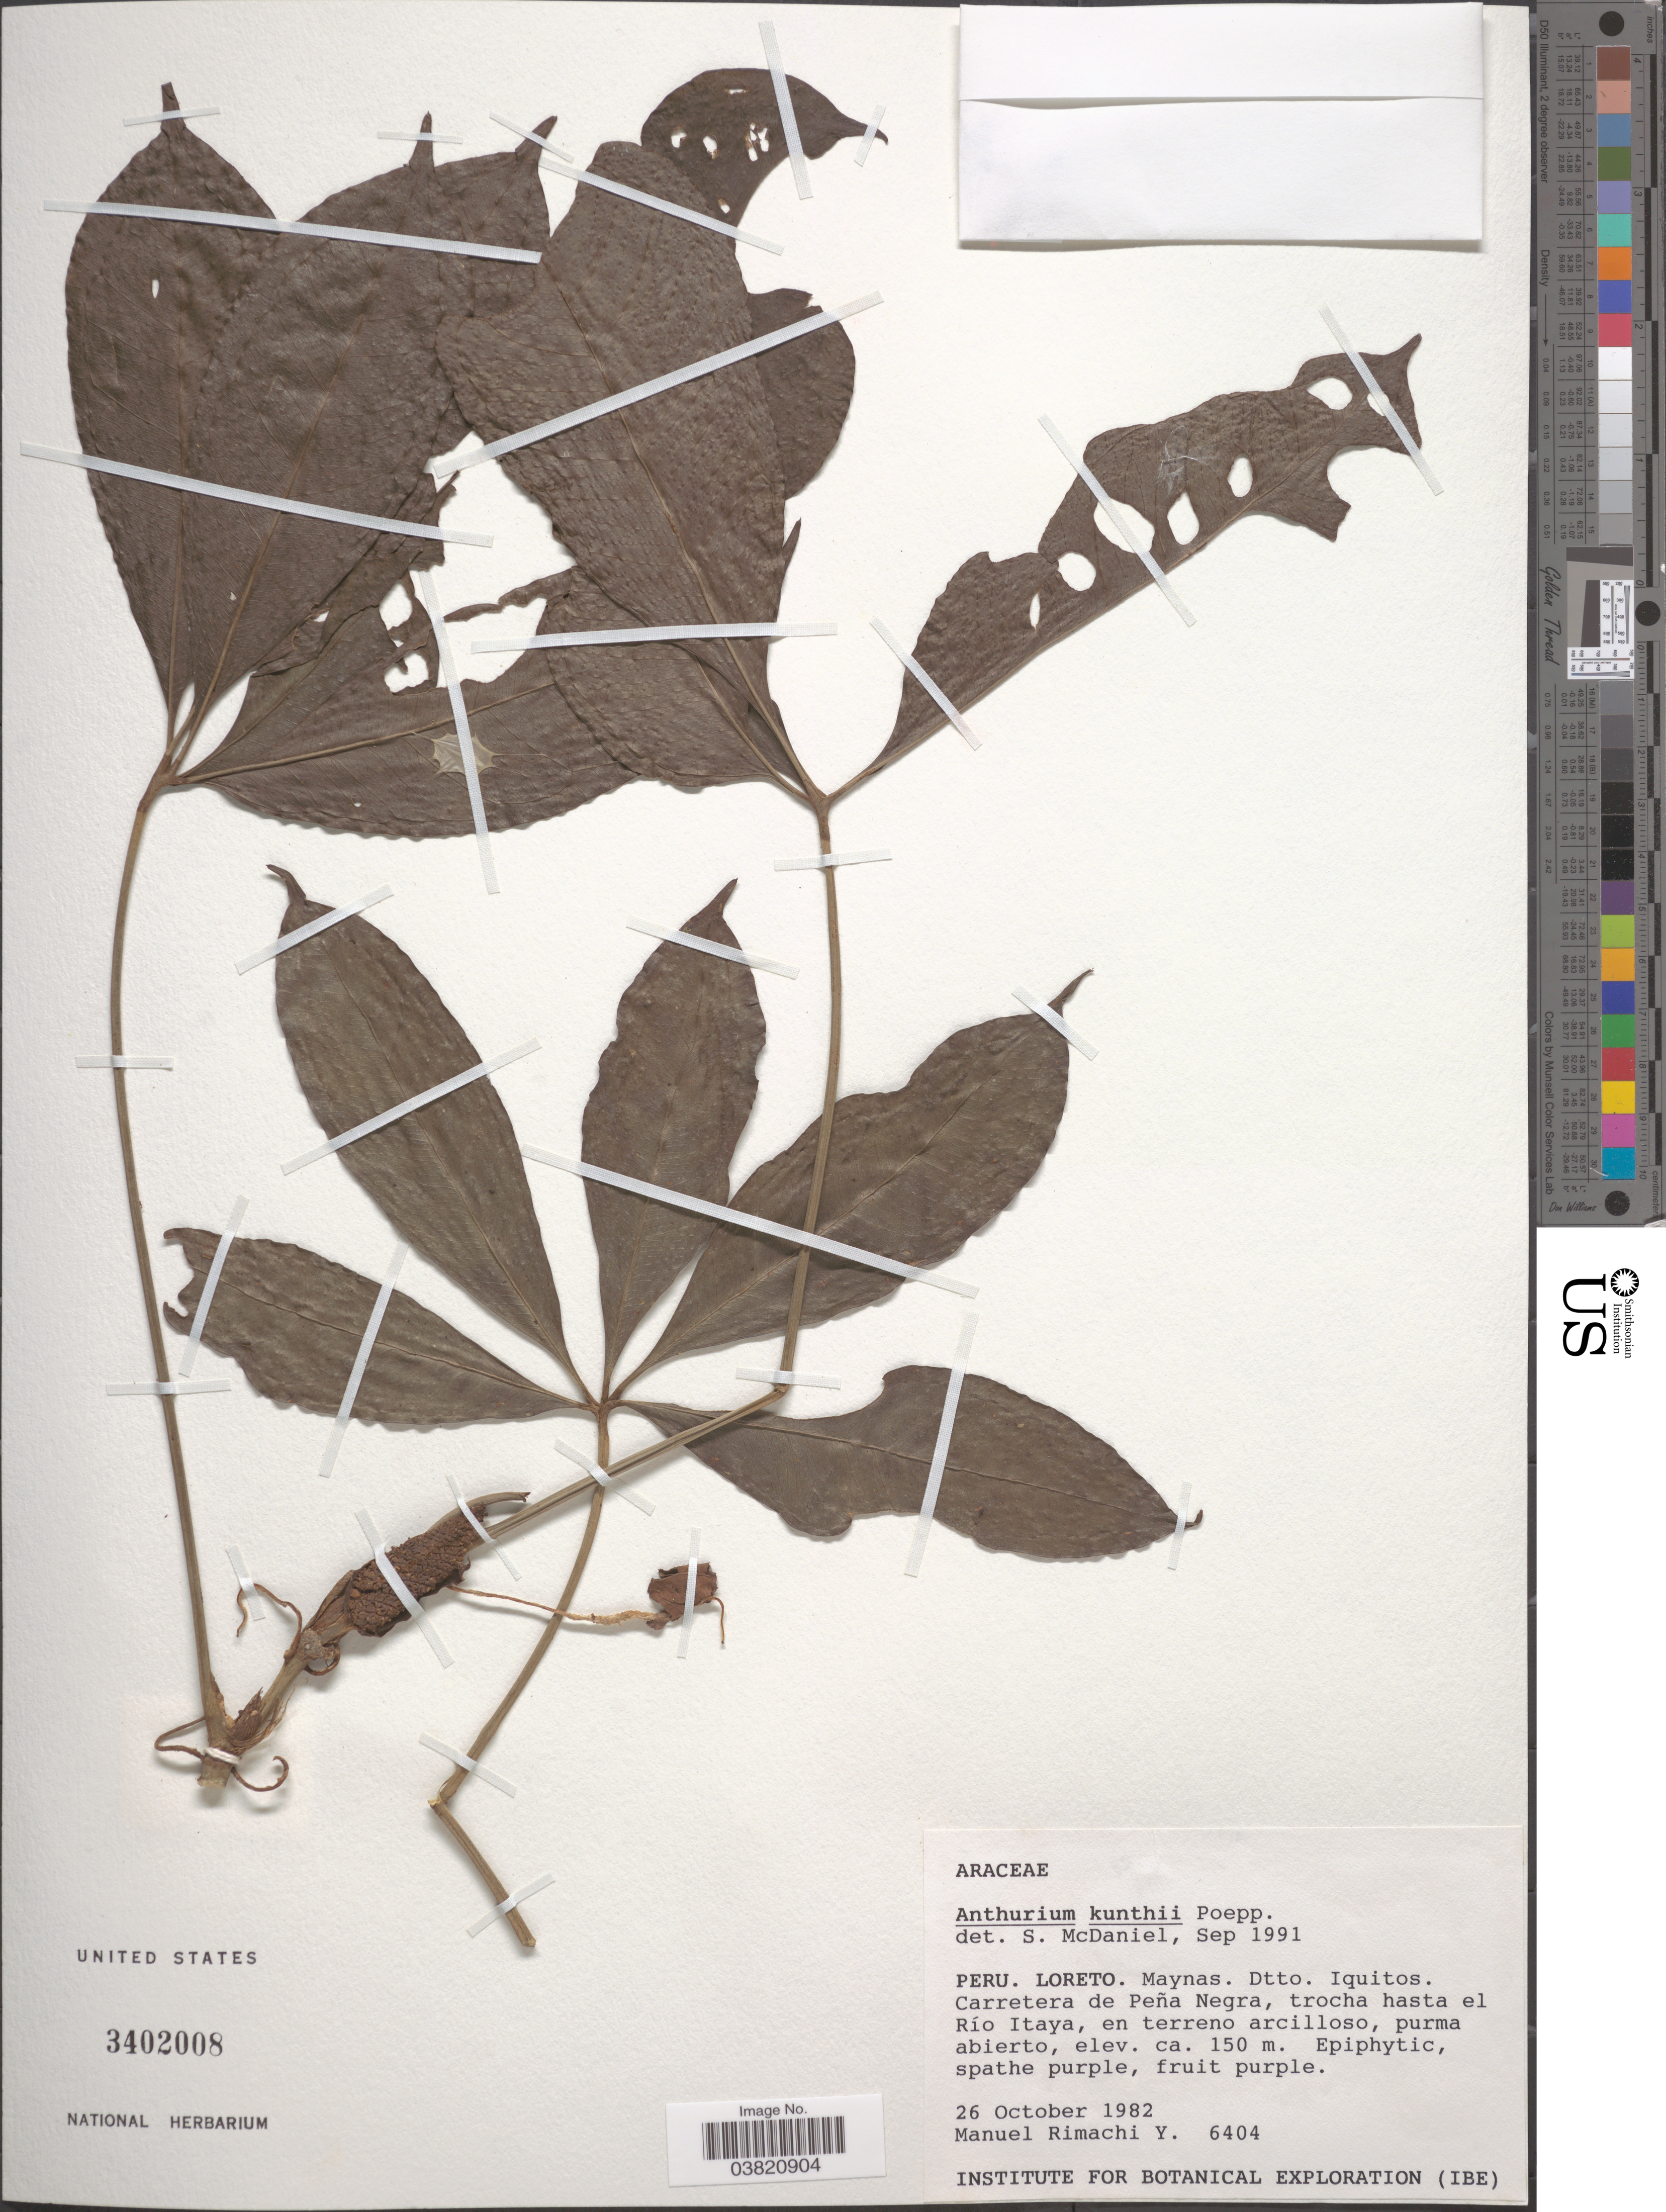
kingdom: Plantae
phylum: Tracheophyta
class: Liliopsida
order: Alismatales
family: Araceae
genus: Anthurium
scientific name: Anthurium kunthii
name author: Poepp.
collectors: M. Rimachi Y.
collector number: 6404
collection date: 1982-10-26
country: Peru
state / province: Loreto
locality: Maynas. Dtto. Iquitos. Carretera de Peña Negra, trocha hasta el Río Itaya, en terreno arcilloso.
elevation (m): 150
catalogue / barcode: US 3402008